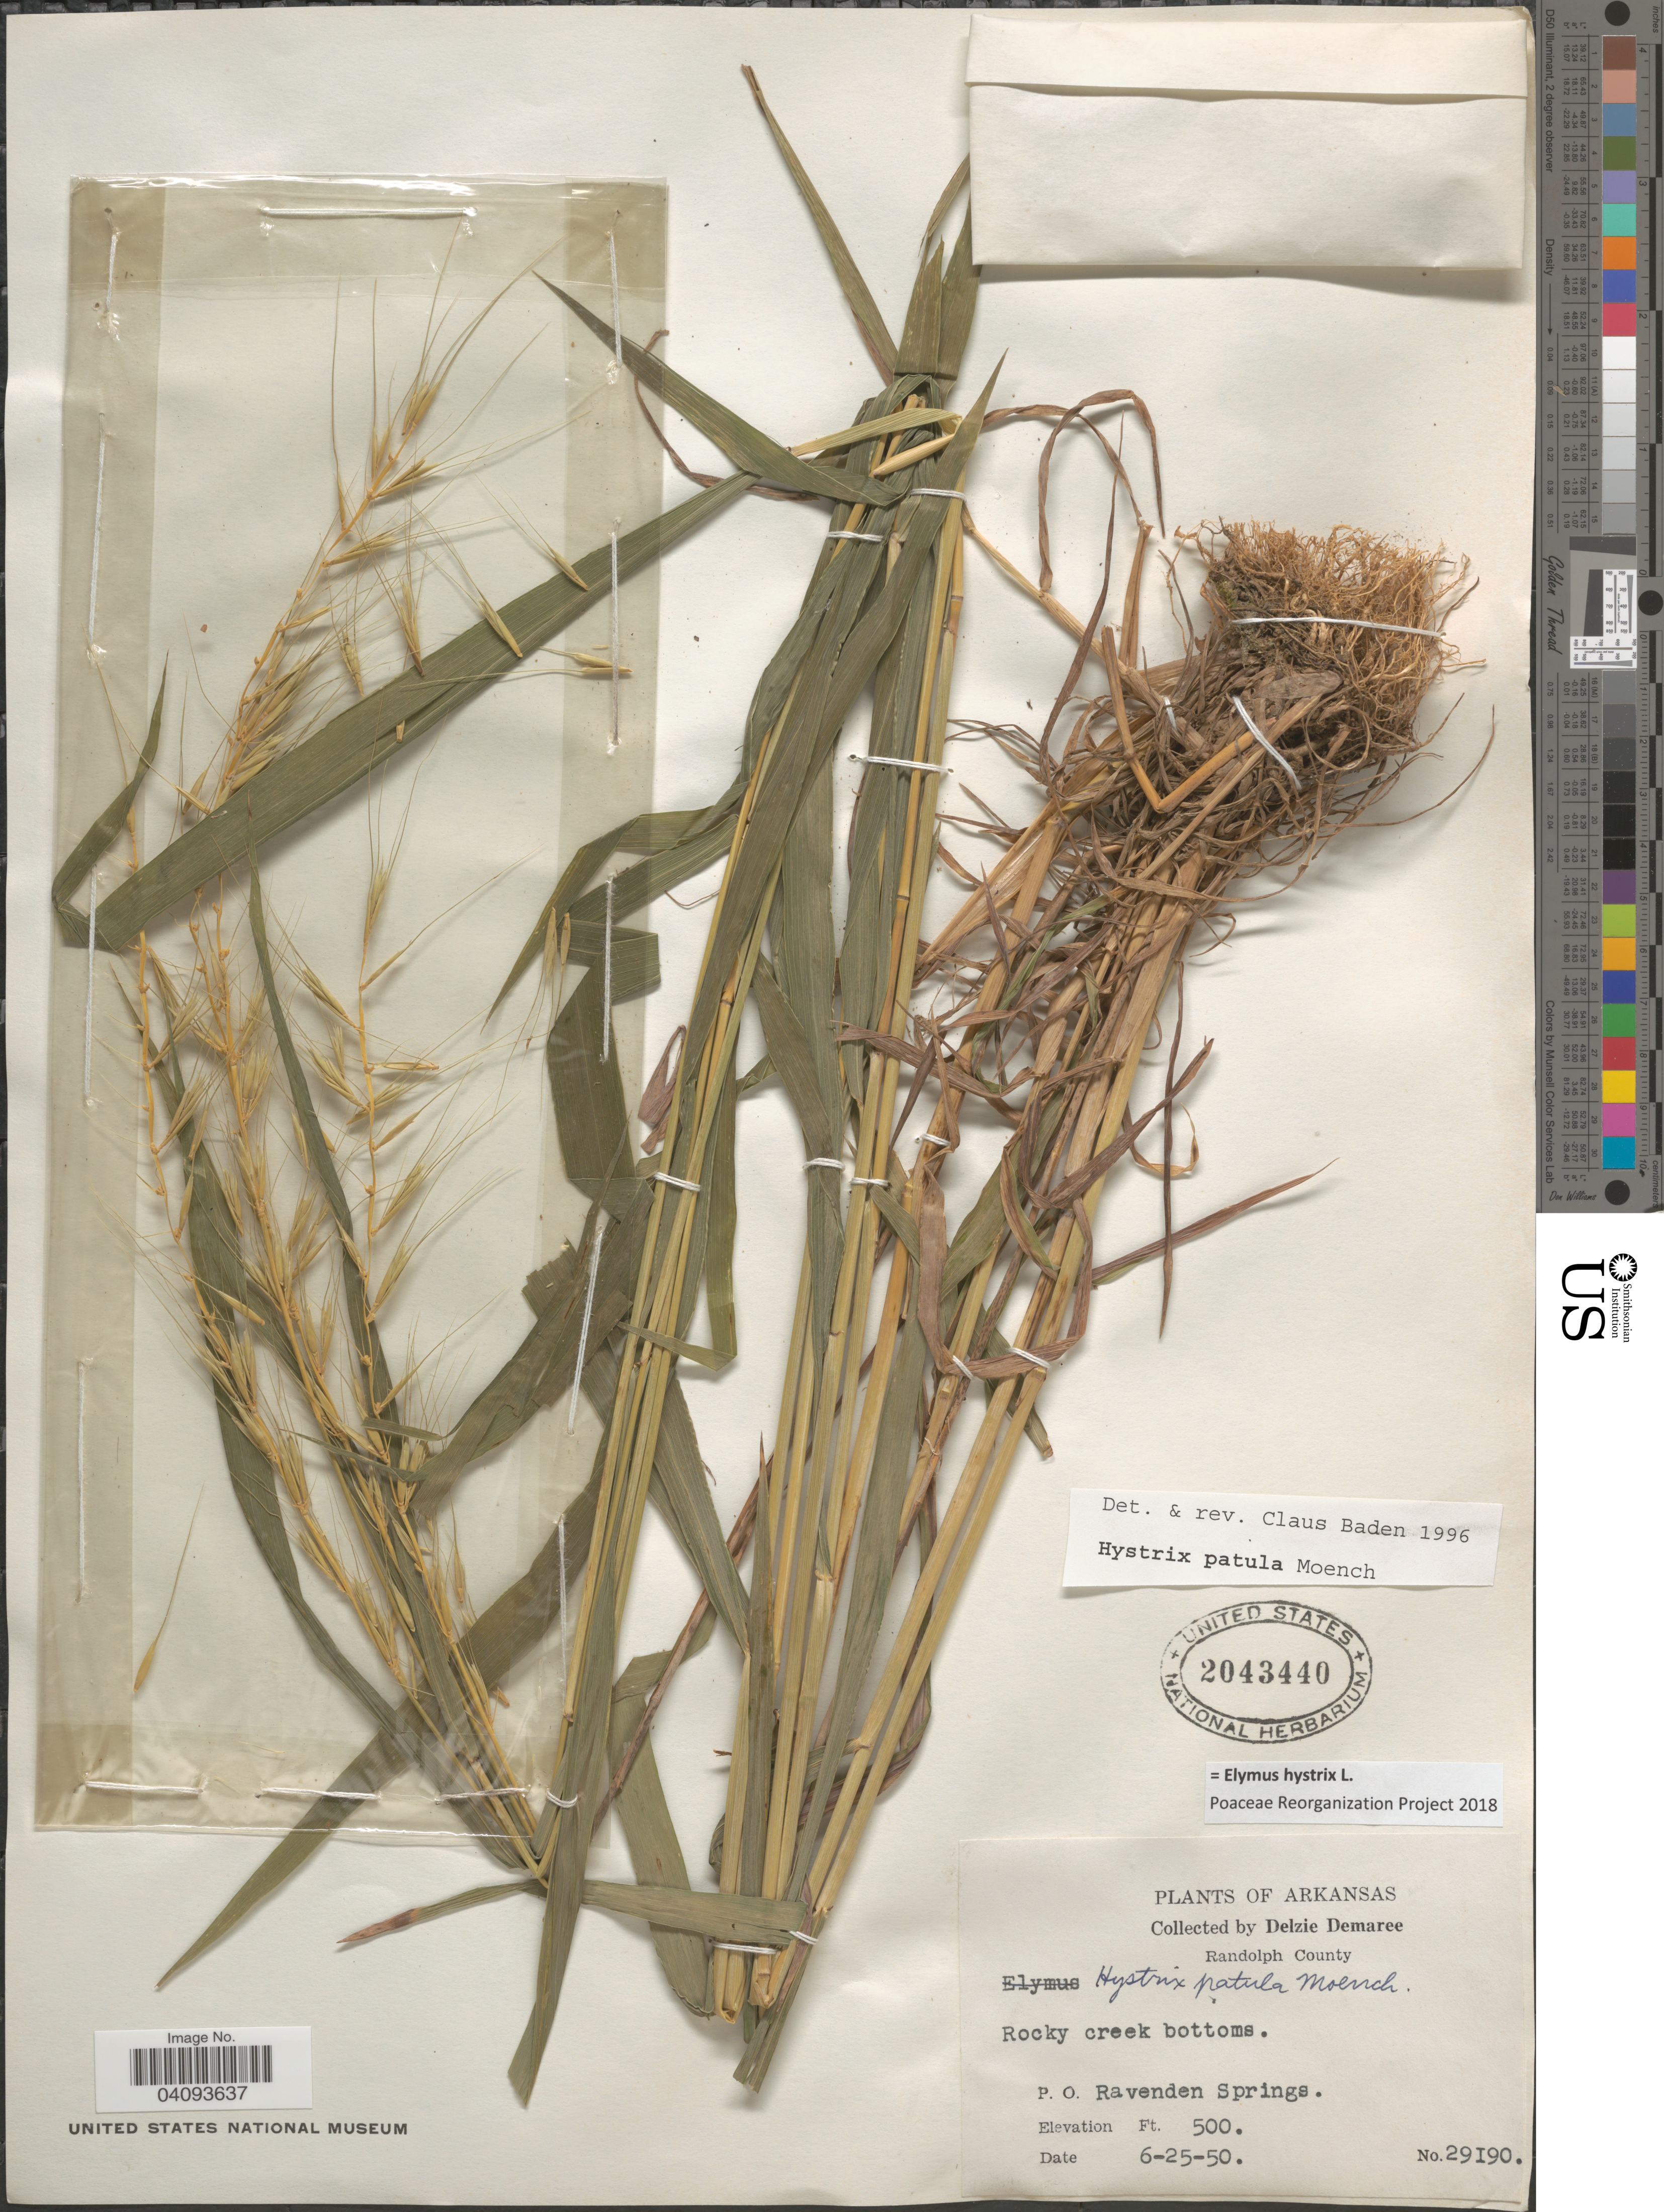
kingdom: Plantae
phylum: Tracheophyta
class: Liliopsida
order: Poales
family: Poaceae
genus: Elymus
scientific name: Elymus hystrix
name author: L.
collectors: D. Demaree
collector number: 29190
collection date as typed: Transcribed d/m/y: 25/6/50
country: United States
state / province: Arkansas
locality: Randolph County. P.O. Ravenden Springs.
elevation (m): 152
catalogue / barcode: US 2043440